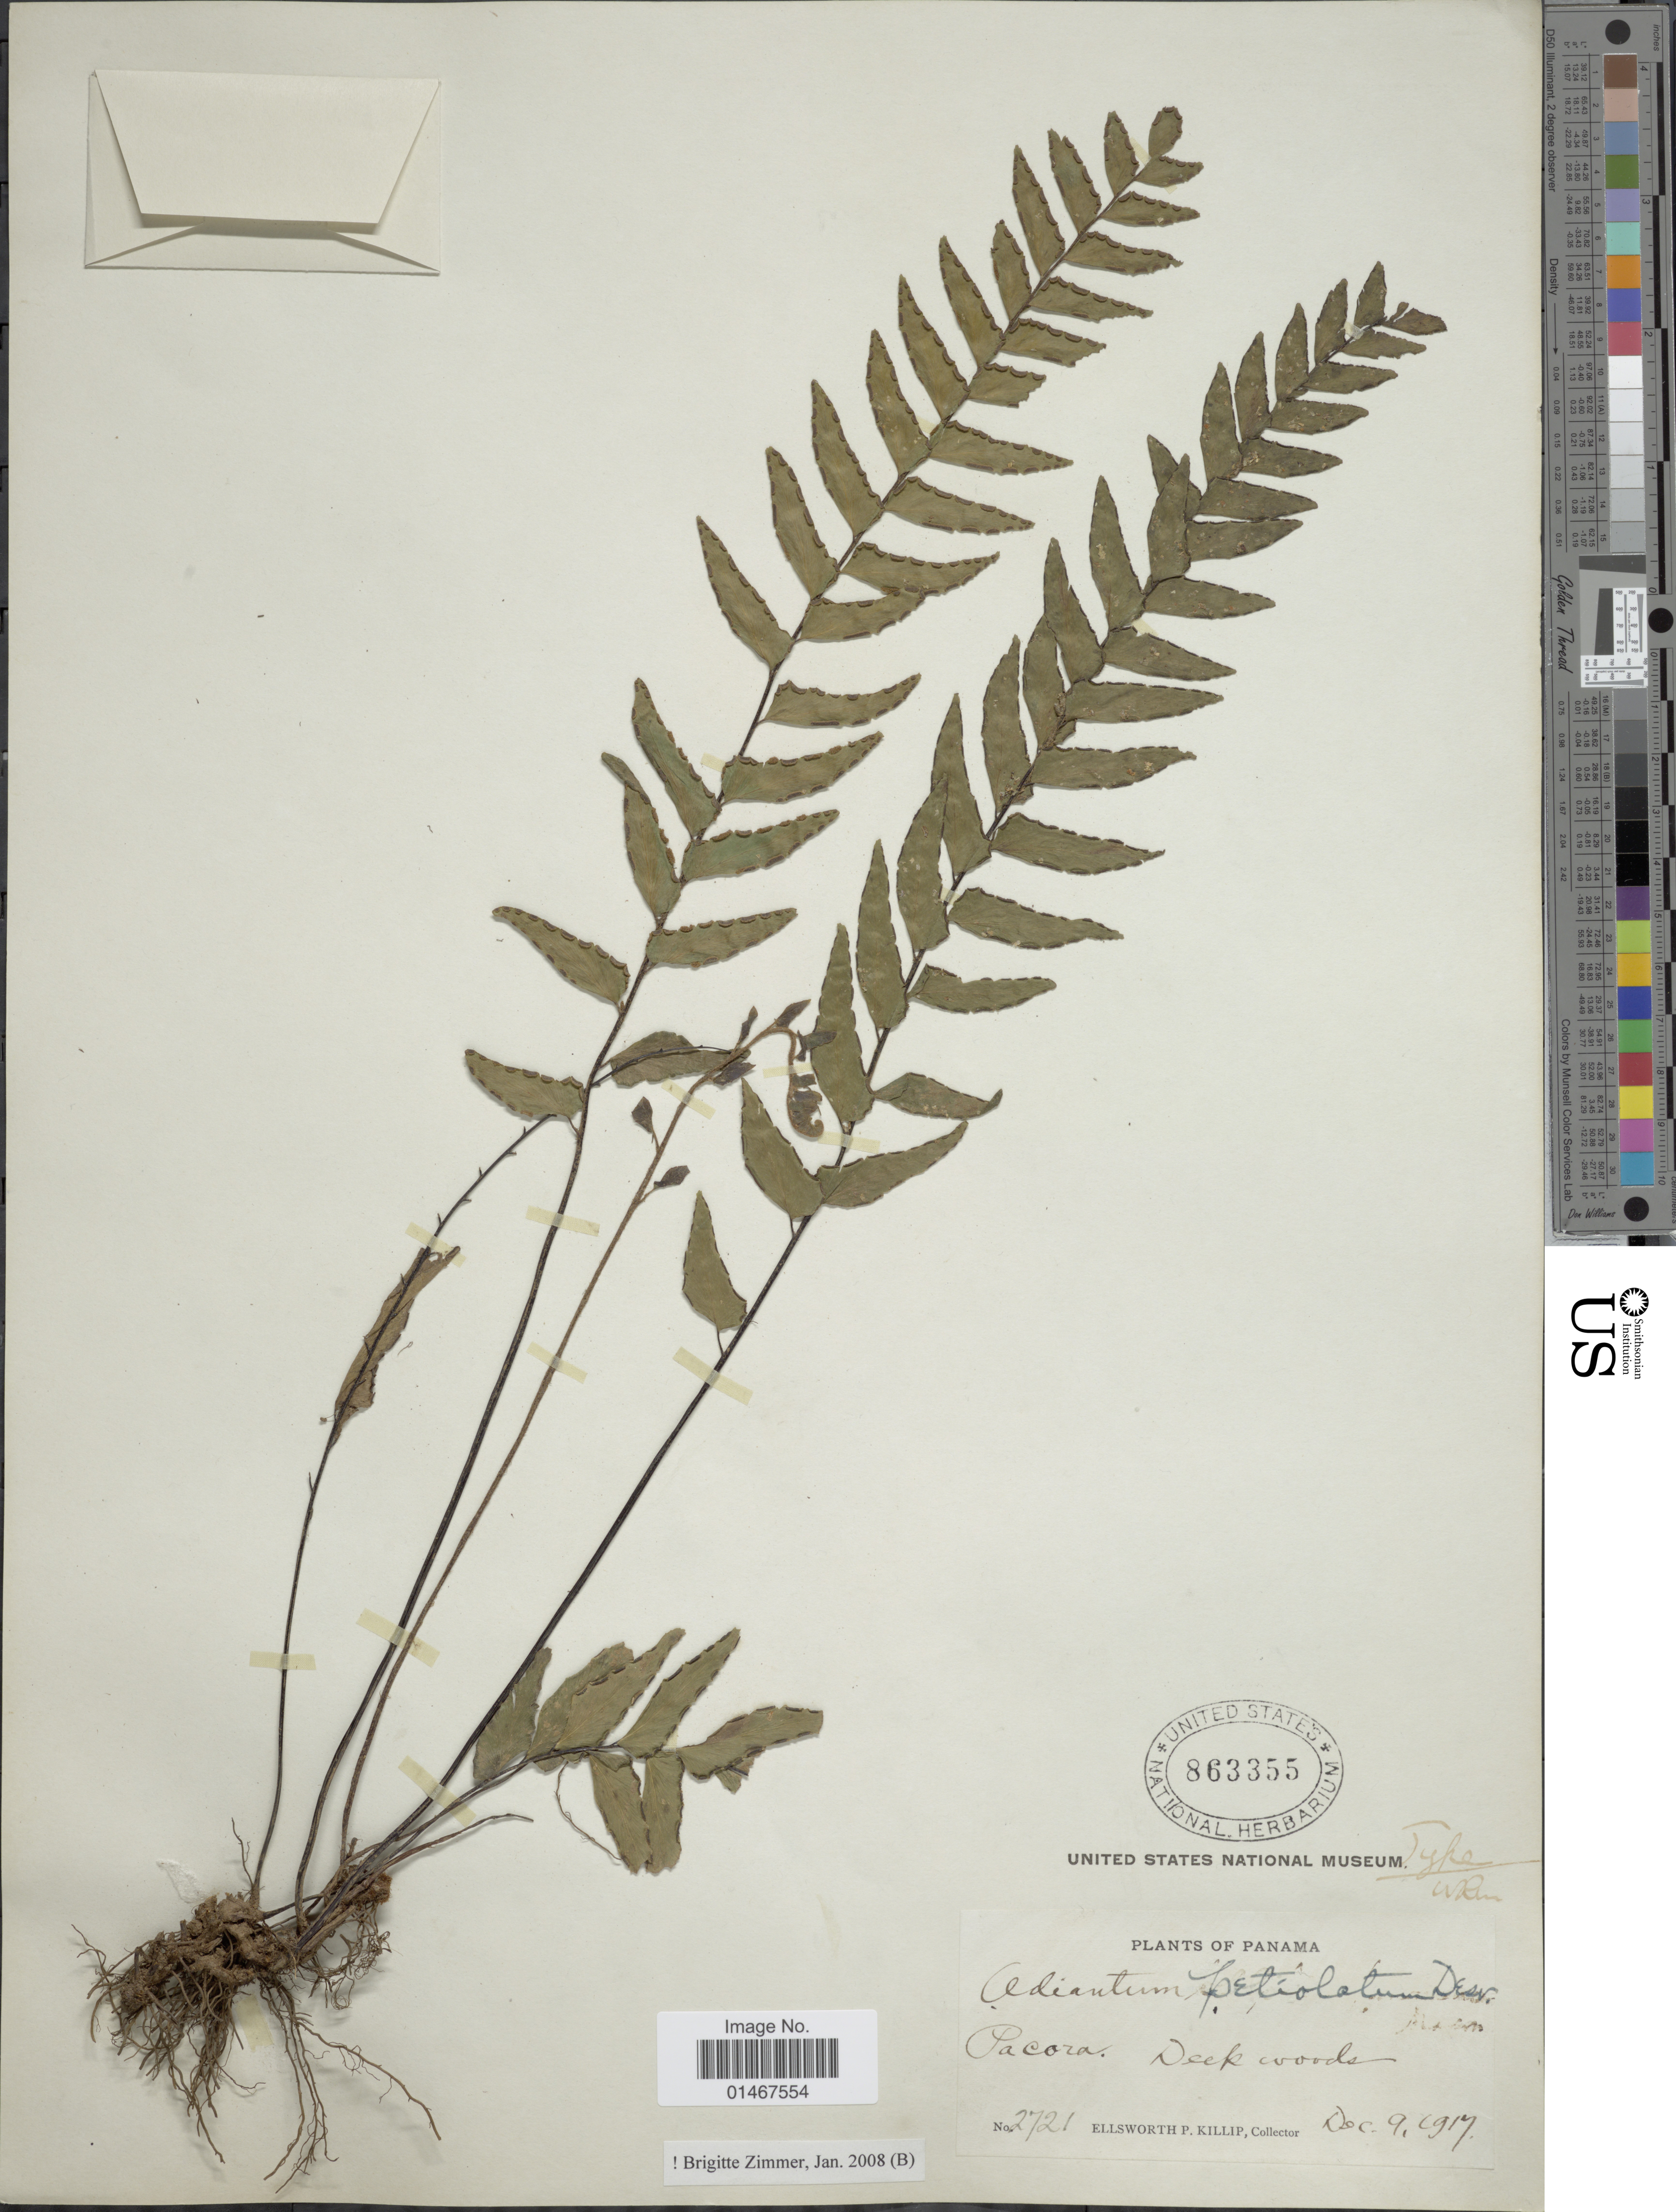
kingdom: Plantae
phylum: Tracheophyta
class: Polypodiopsida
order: Polypodiales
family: Pteridaceae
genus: Adiantum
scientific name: Adiantum petiolatum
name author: Desv.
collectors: E. P. Killip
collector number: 2721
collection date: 1917-12-09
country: Panama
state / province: Panamá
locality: Pacora.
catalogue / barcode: US 863355